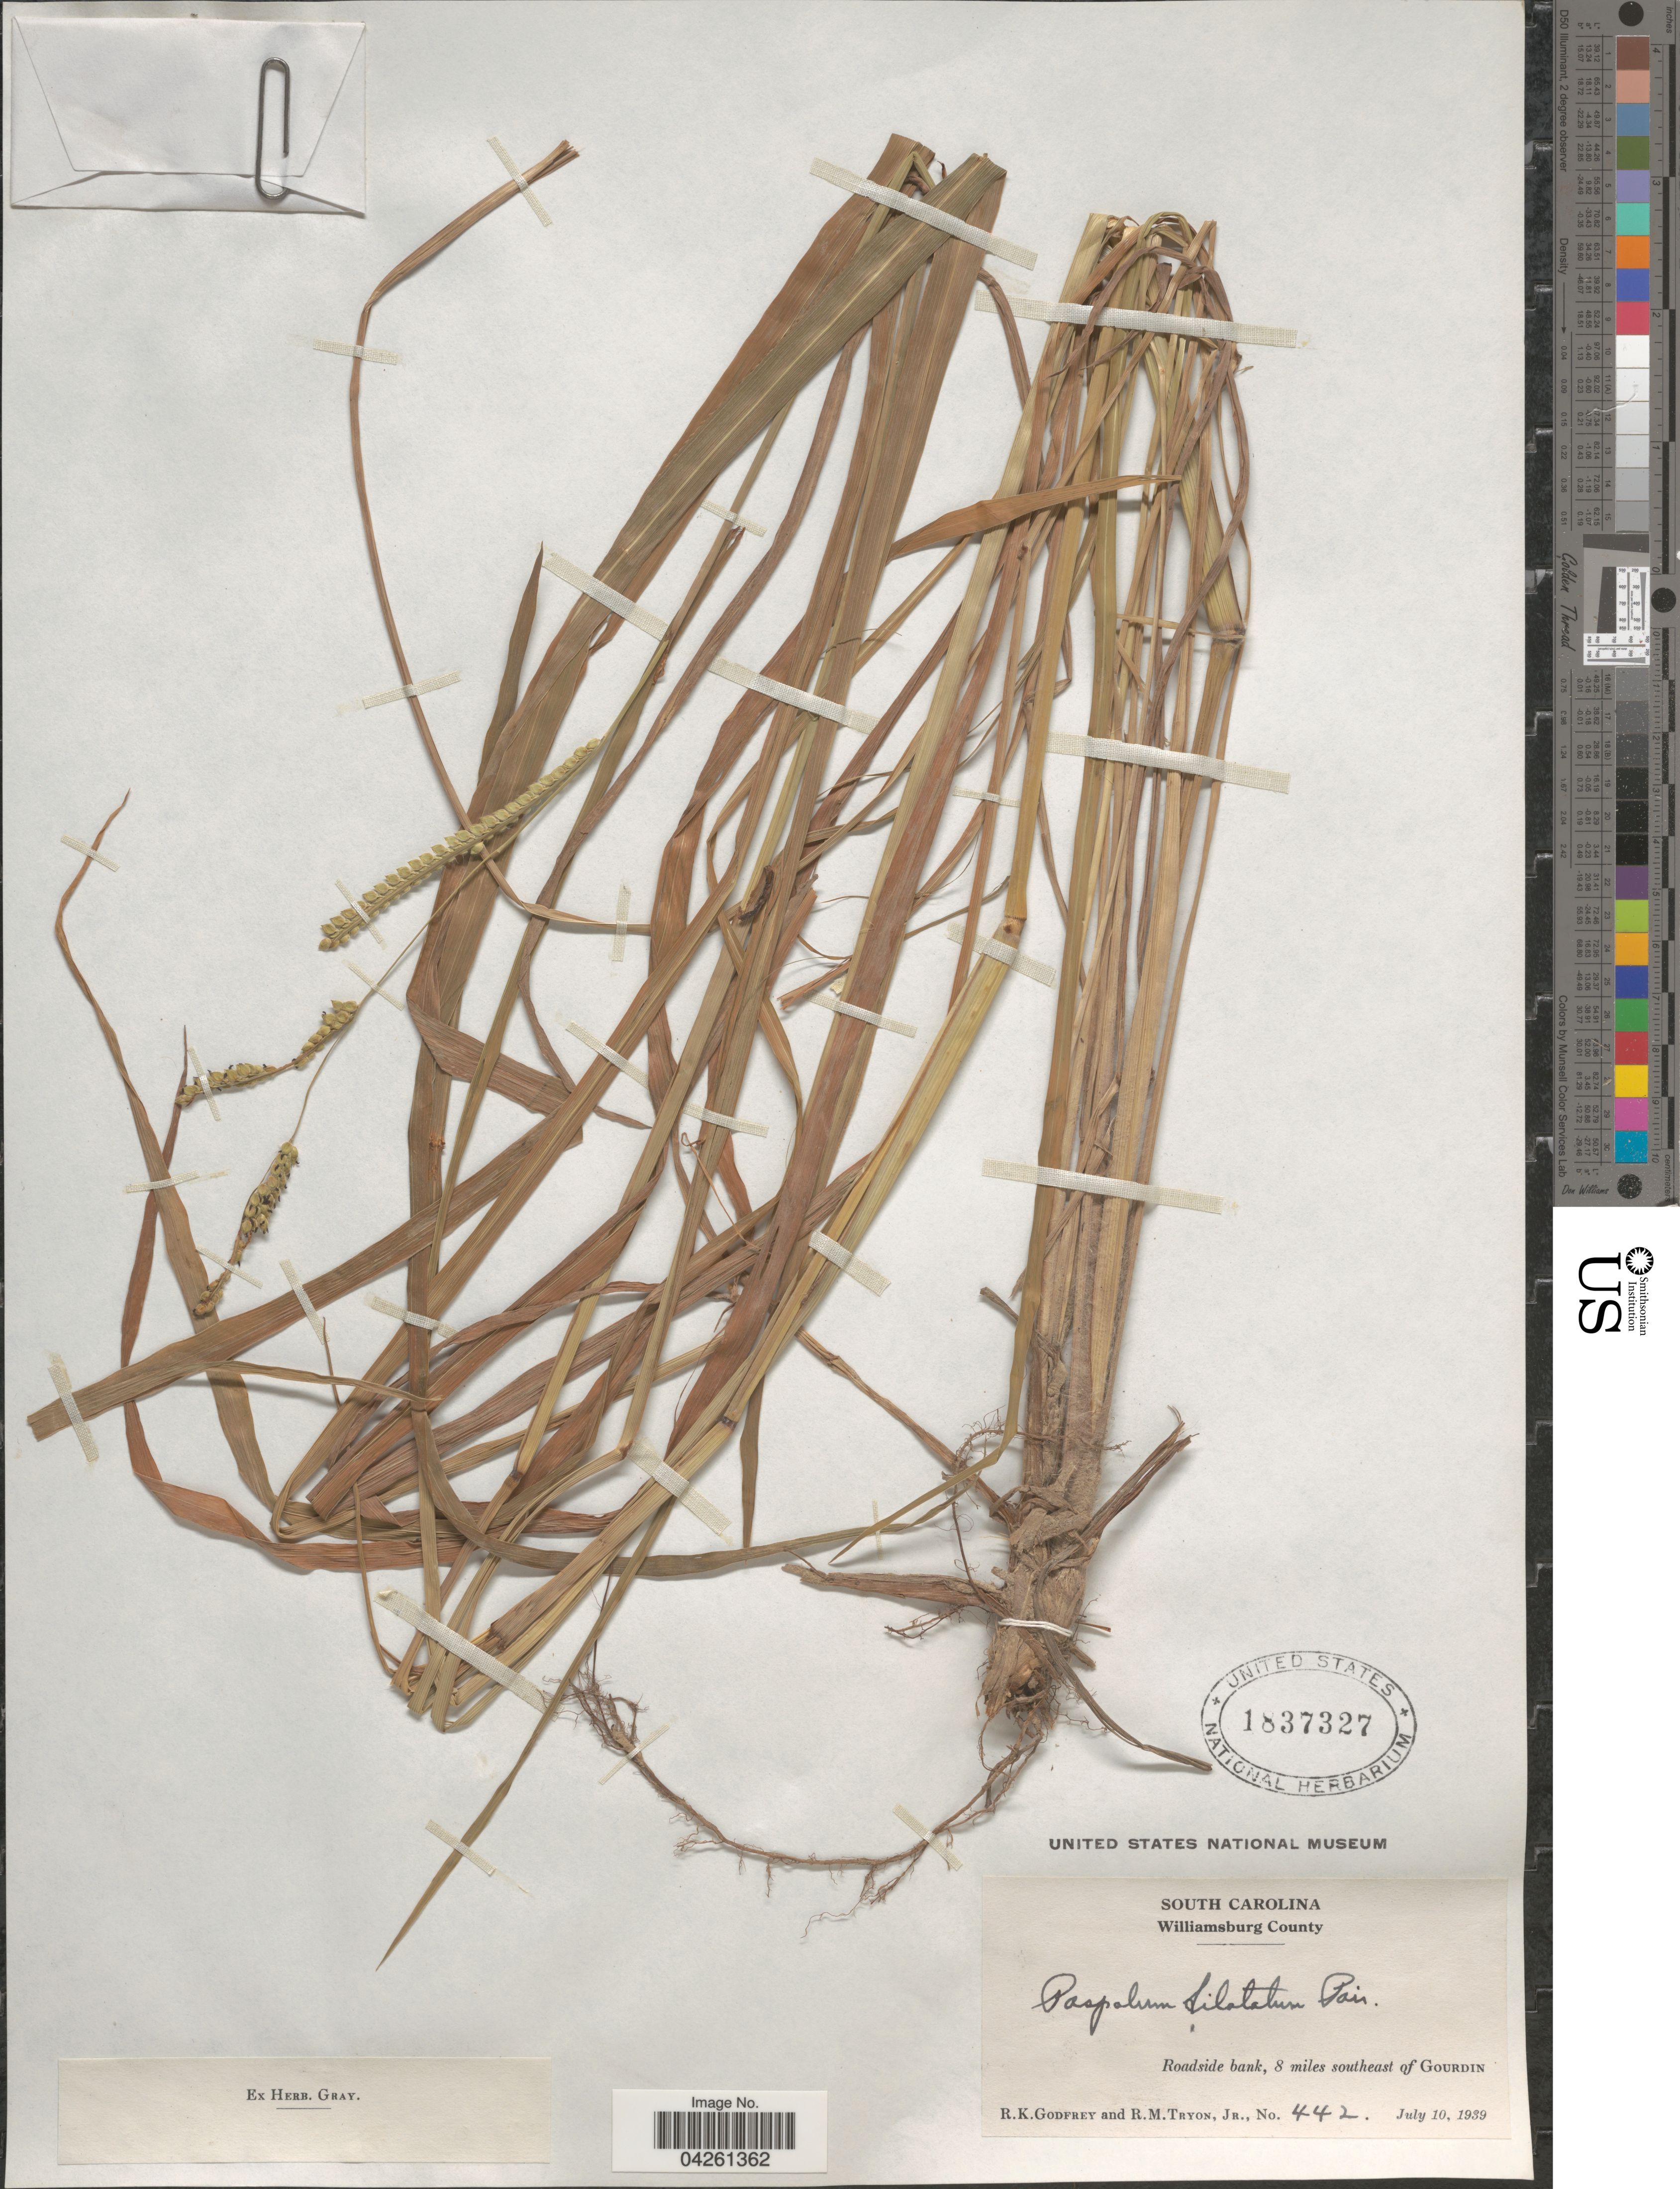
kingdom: Plantae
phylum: Tracheophyta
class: Liliopsida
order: Poales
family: Poaceae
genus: Paspalum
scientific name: Paspalum dilatatum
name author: Poir.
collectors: R. K. Godfrey & R. Tryon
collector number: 442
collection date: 1939-07-10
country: United States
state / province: South Carolina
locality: Williamsburg County. Roadside bank, 8 miles southeast of Gourdin.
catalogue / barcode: US 1837327